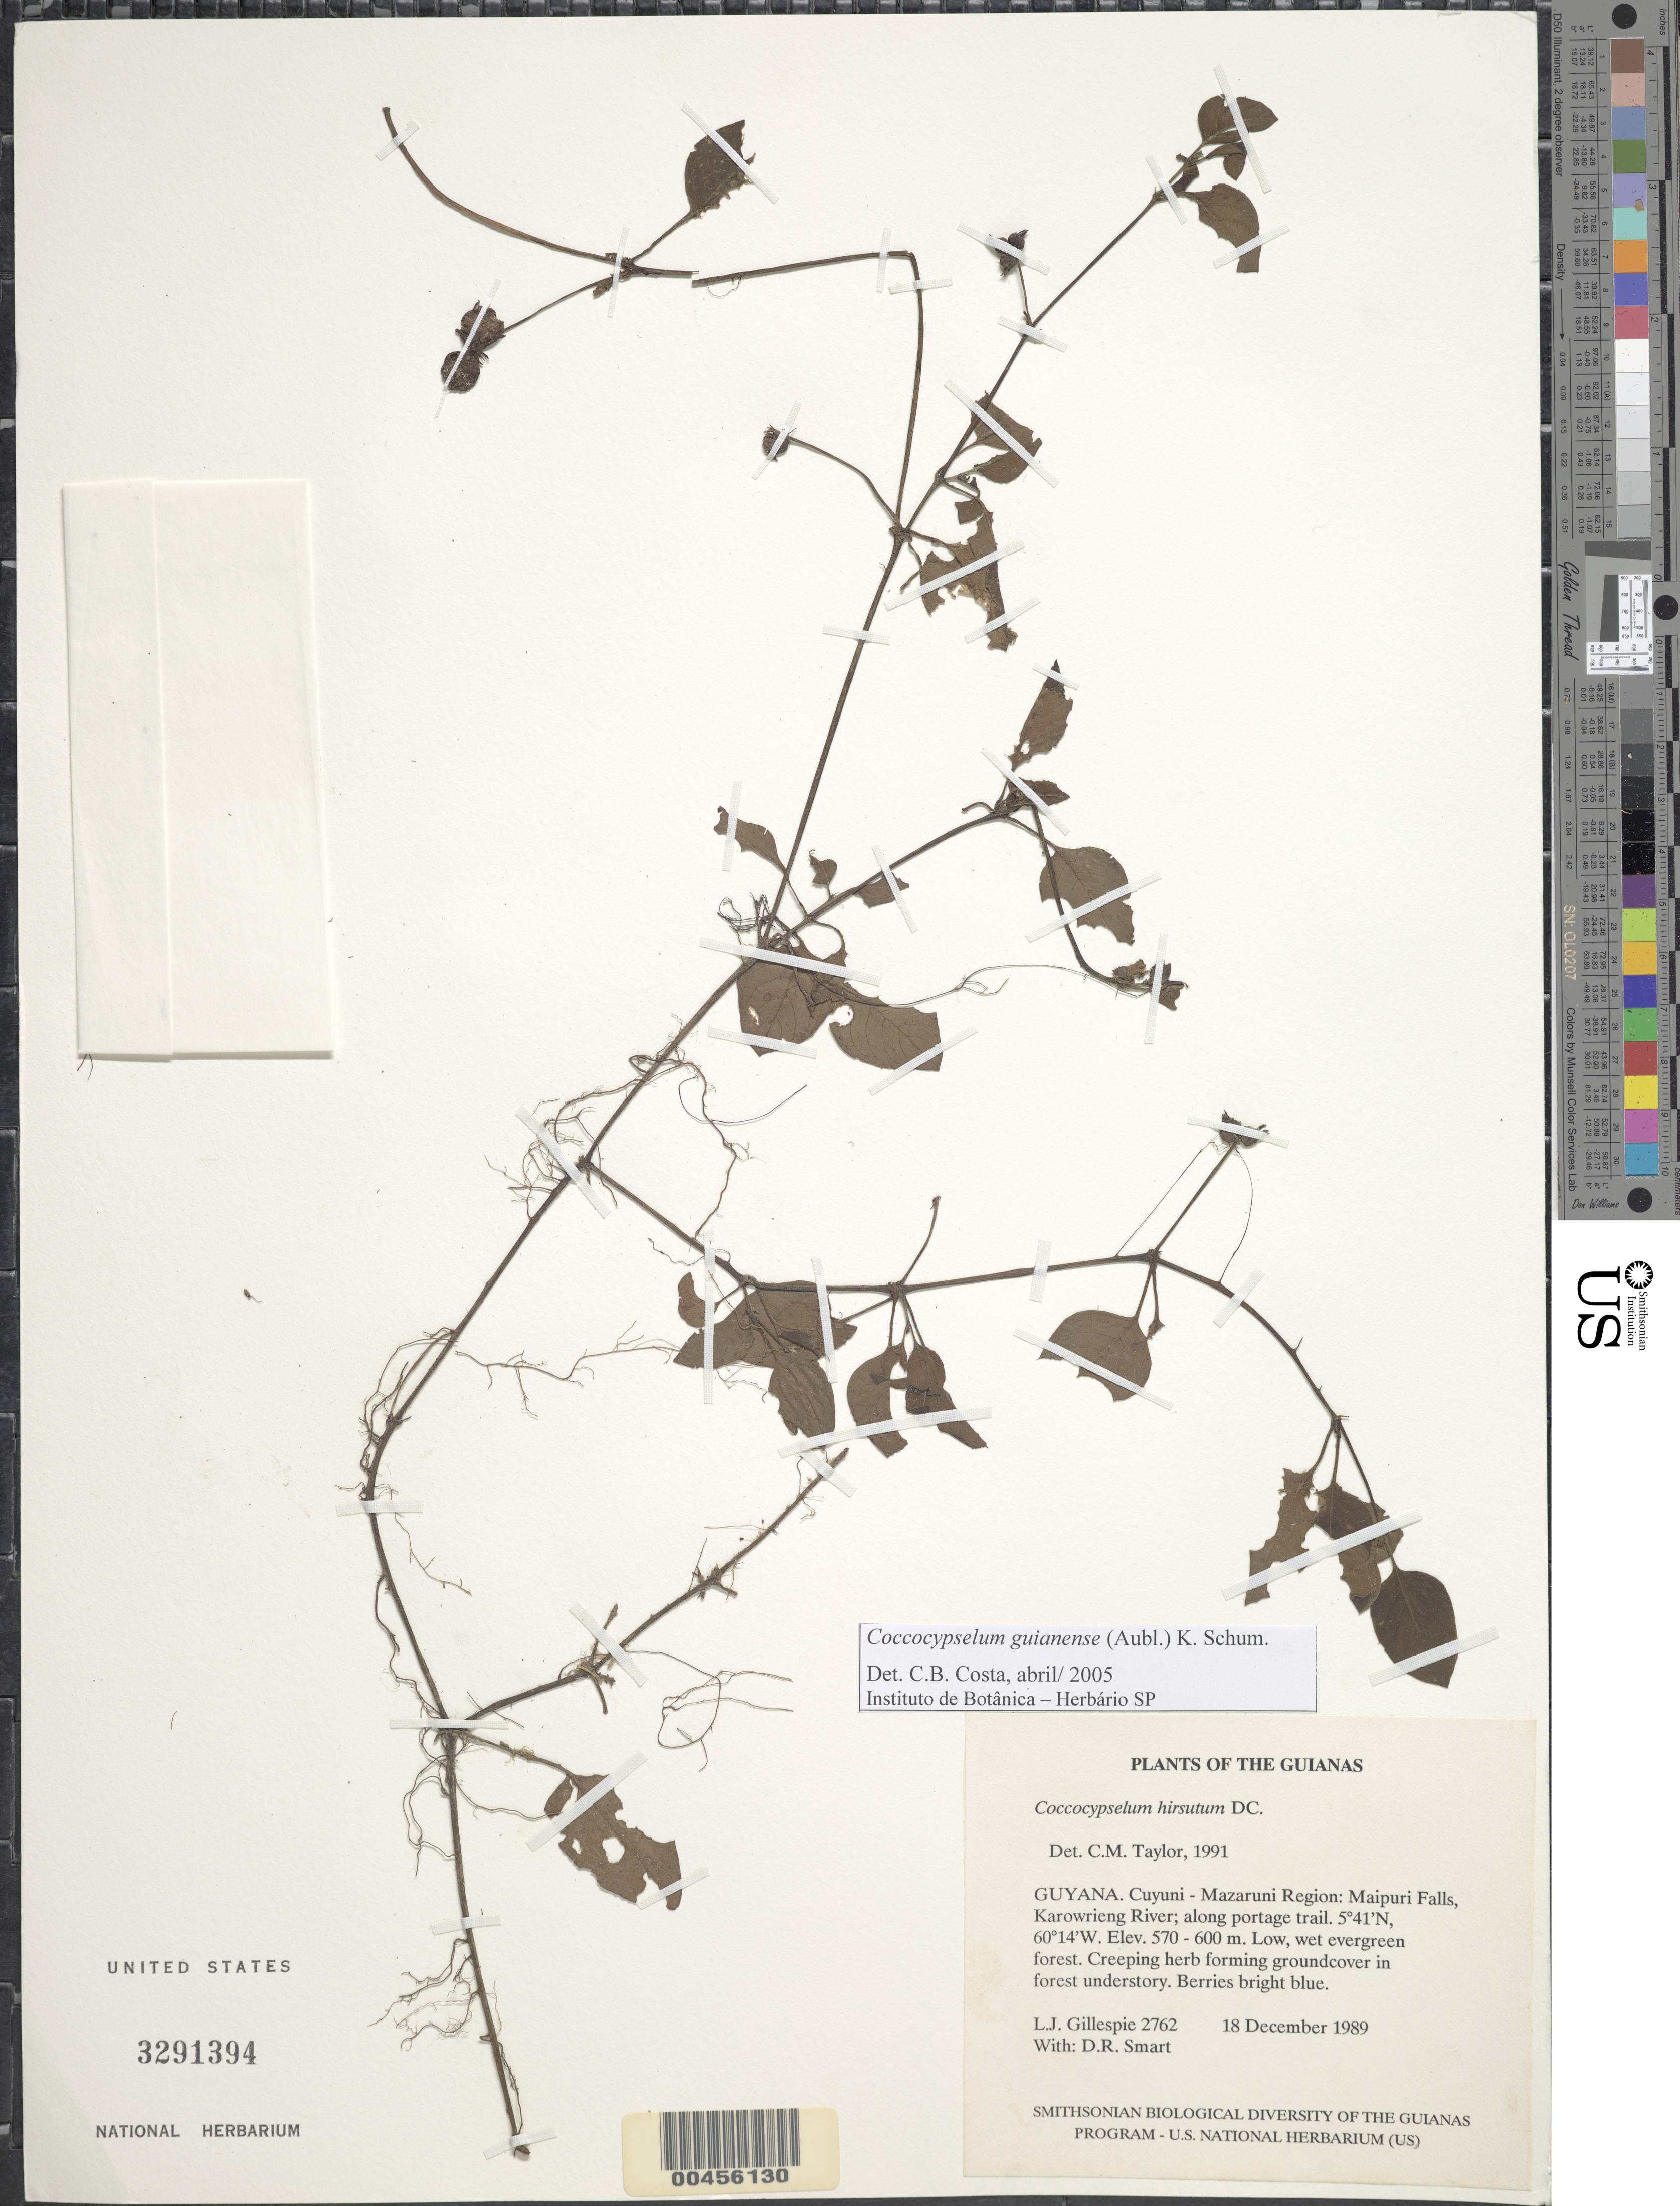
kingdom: Plantae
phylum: Tracheophyta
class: Magnoliopsida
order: Gentianales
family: Rubiaceae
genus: Coccocypselum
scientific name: Coccocypselum guianense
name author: (Aubl.) K. Schum.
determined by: Costa, C. B.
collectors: L. J. Gillespie & D. R. Smart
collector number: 2762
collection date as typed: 18 December 1989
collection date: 1989-12-18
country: Guyana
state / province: Cuyuni-Mazaruni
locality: Maipuri Falls, Karowrieng River; along portage trail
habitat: Low, wet evergreen forest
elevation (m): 570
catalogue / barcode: US 3291394